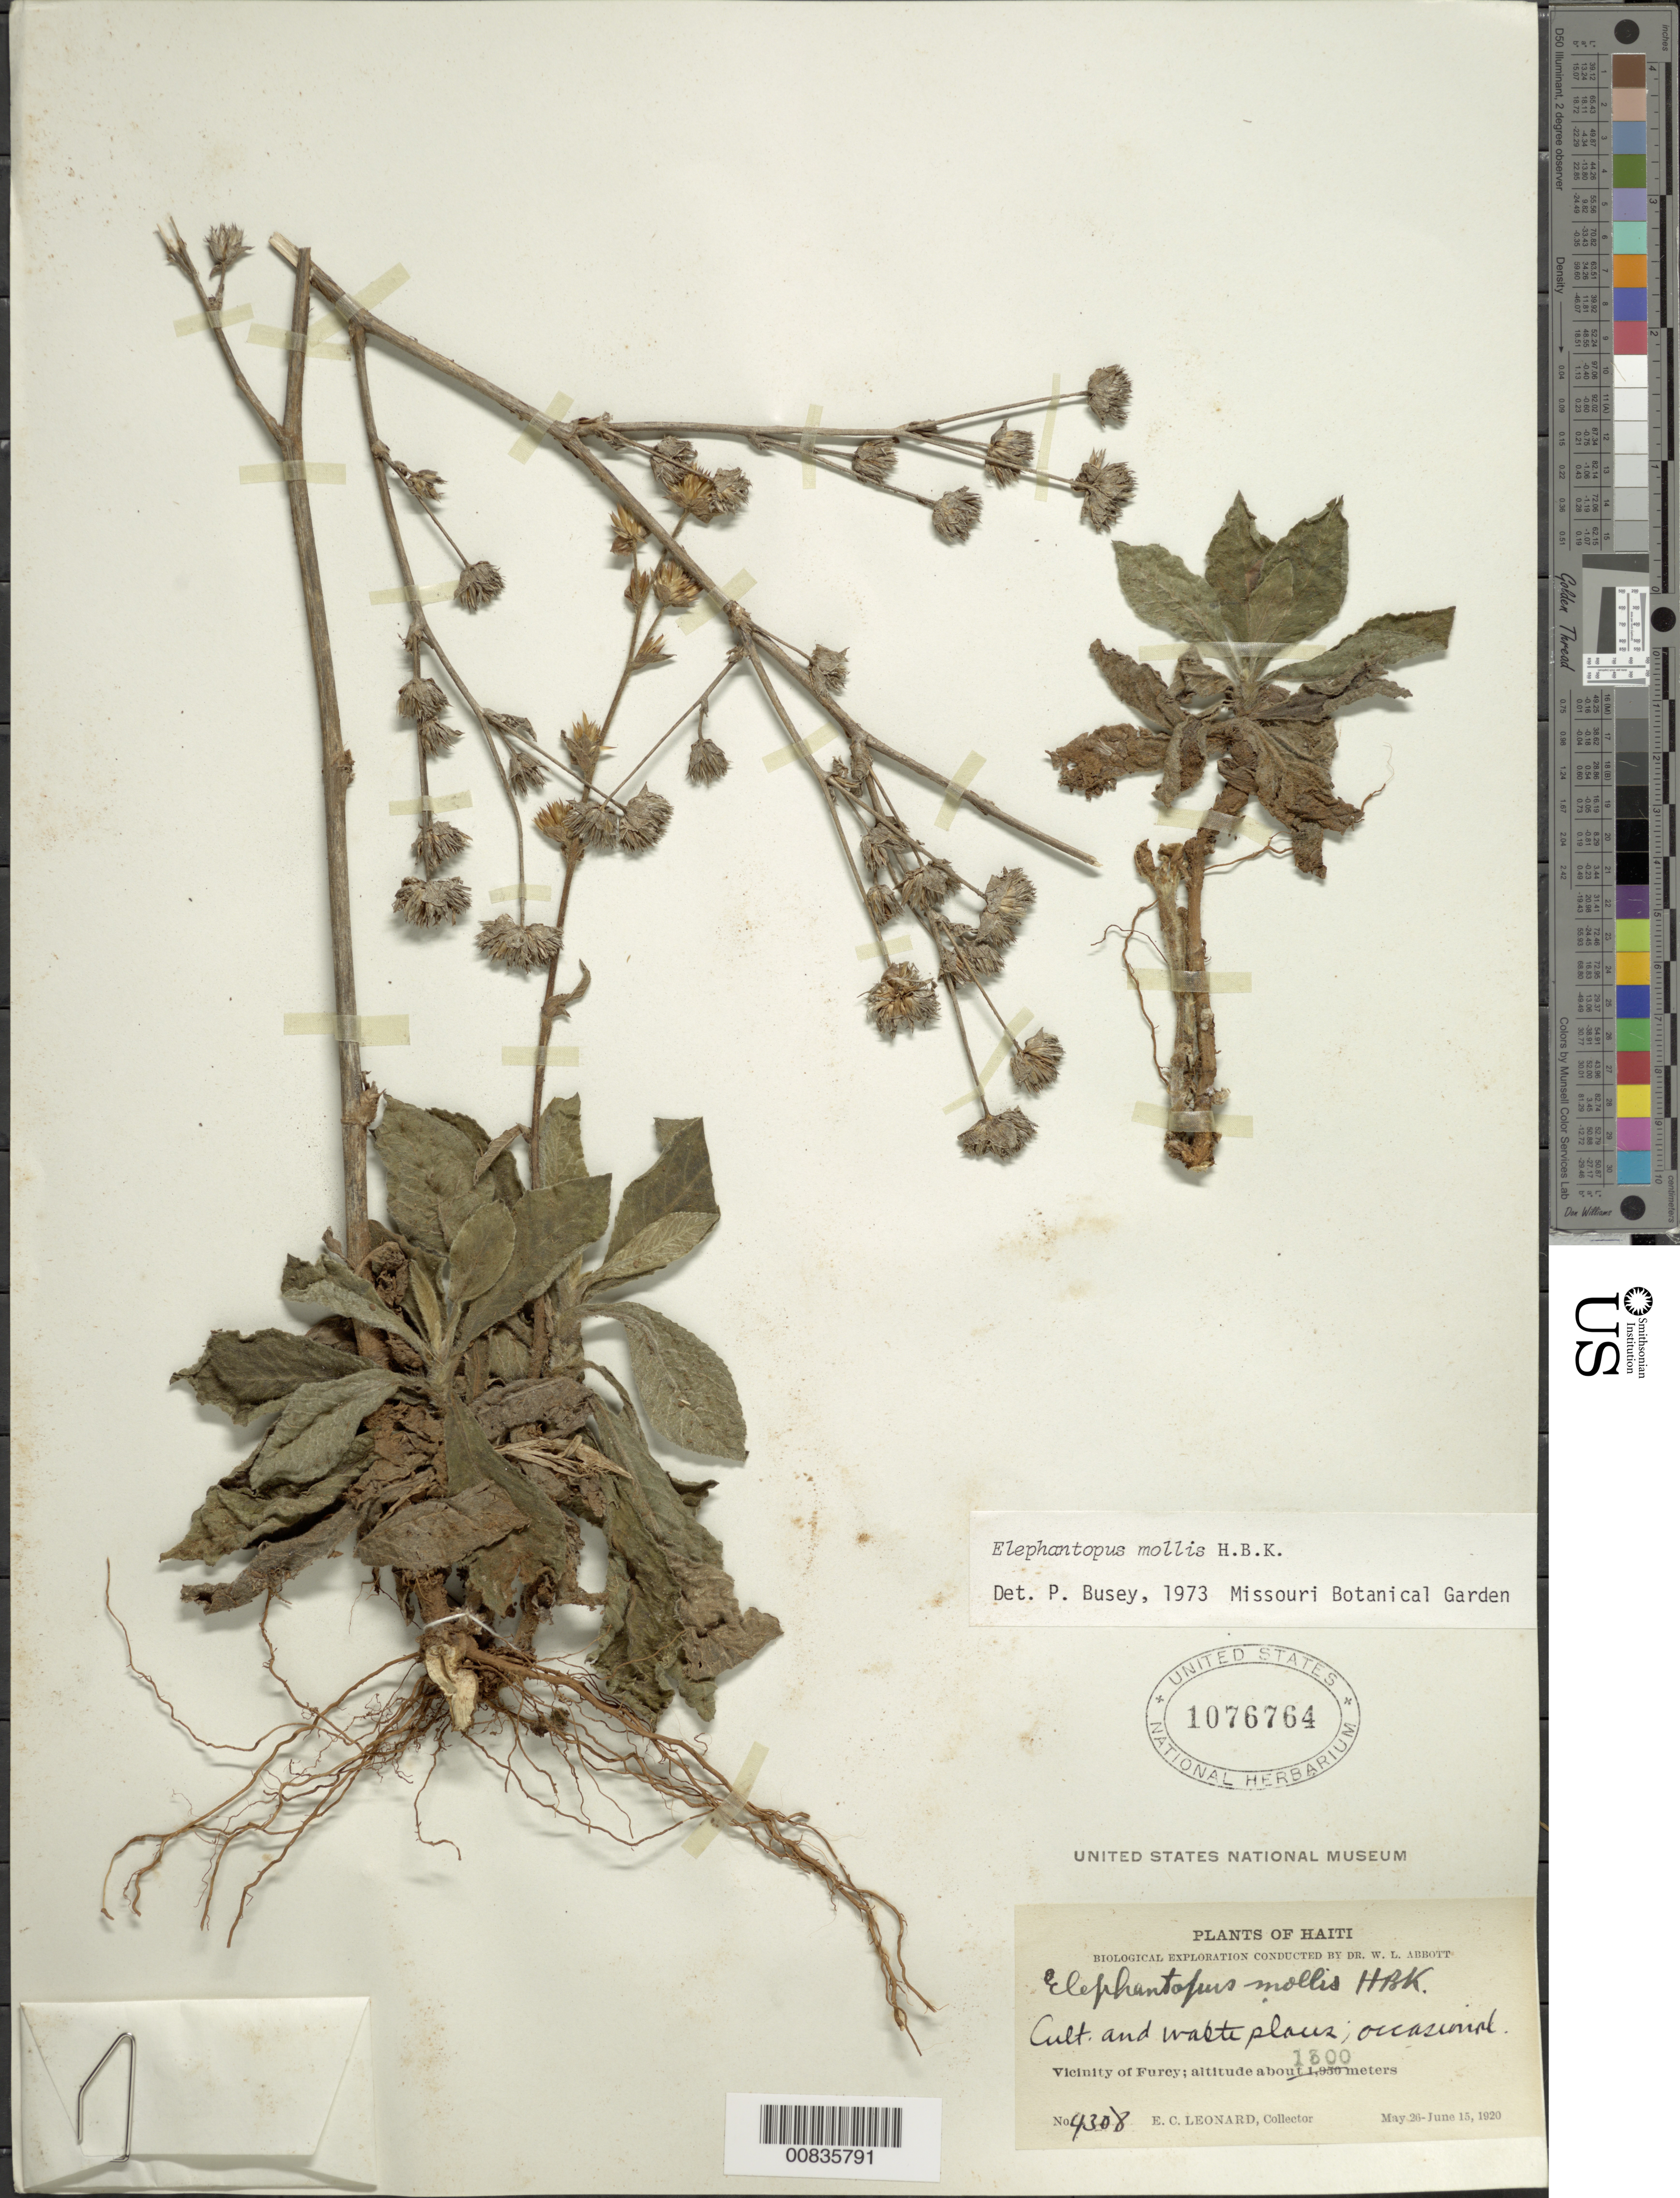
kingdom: Plantae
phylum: Tracheophyta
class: Magnoliopsida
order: Asterales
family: Asteraceae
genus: Elephantopus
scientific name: Elephantopus mollis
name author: Kunth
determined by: Busey, P.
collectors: E. C. Leonard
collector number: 4308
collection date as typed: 26 May 1920 to 15 Jun 1920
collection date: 1920-05-26/1920-06-15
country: Haiti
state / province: Ouest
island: Hispaniola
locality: Vicinity of Furcy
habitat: Cultivated and waste places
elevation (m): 1300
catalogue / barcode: US 1076764